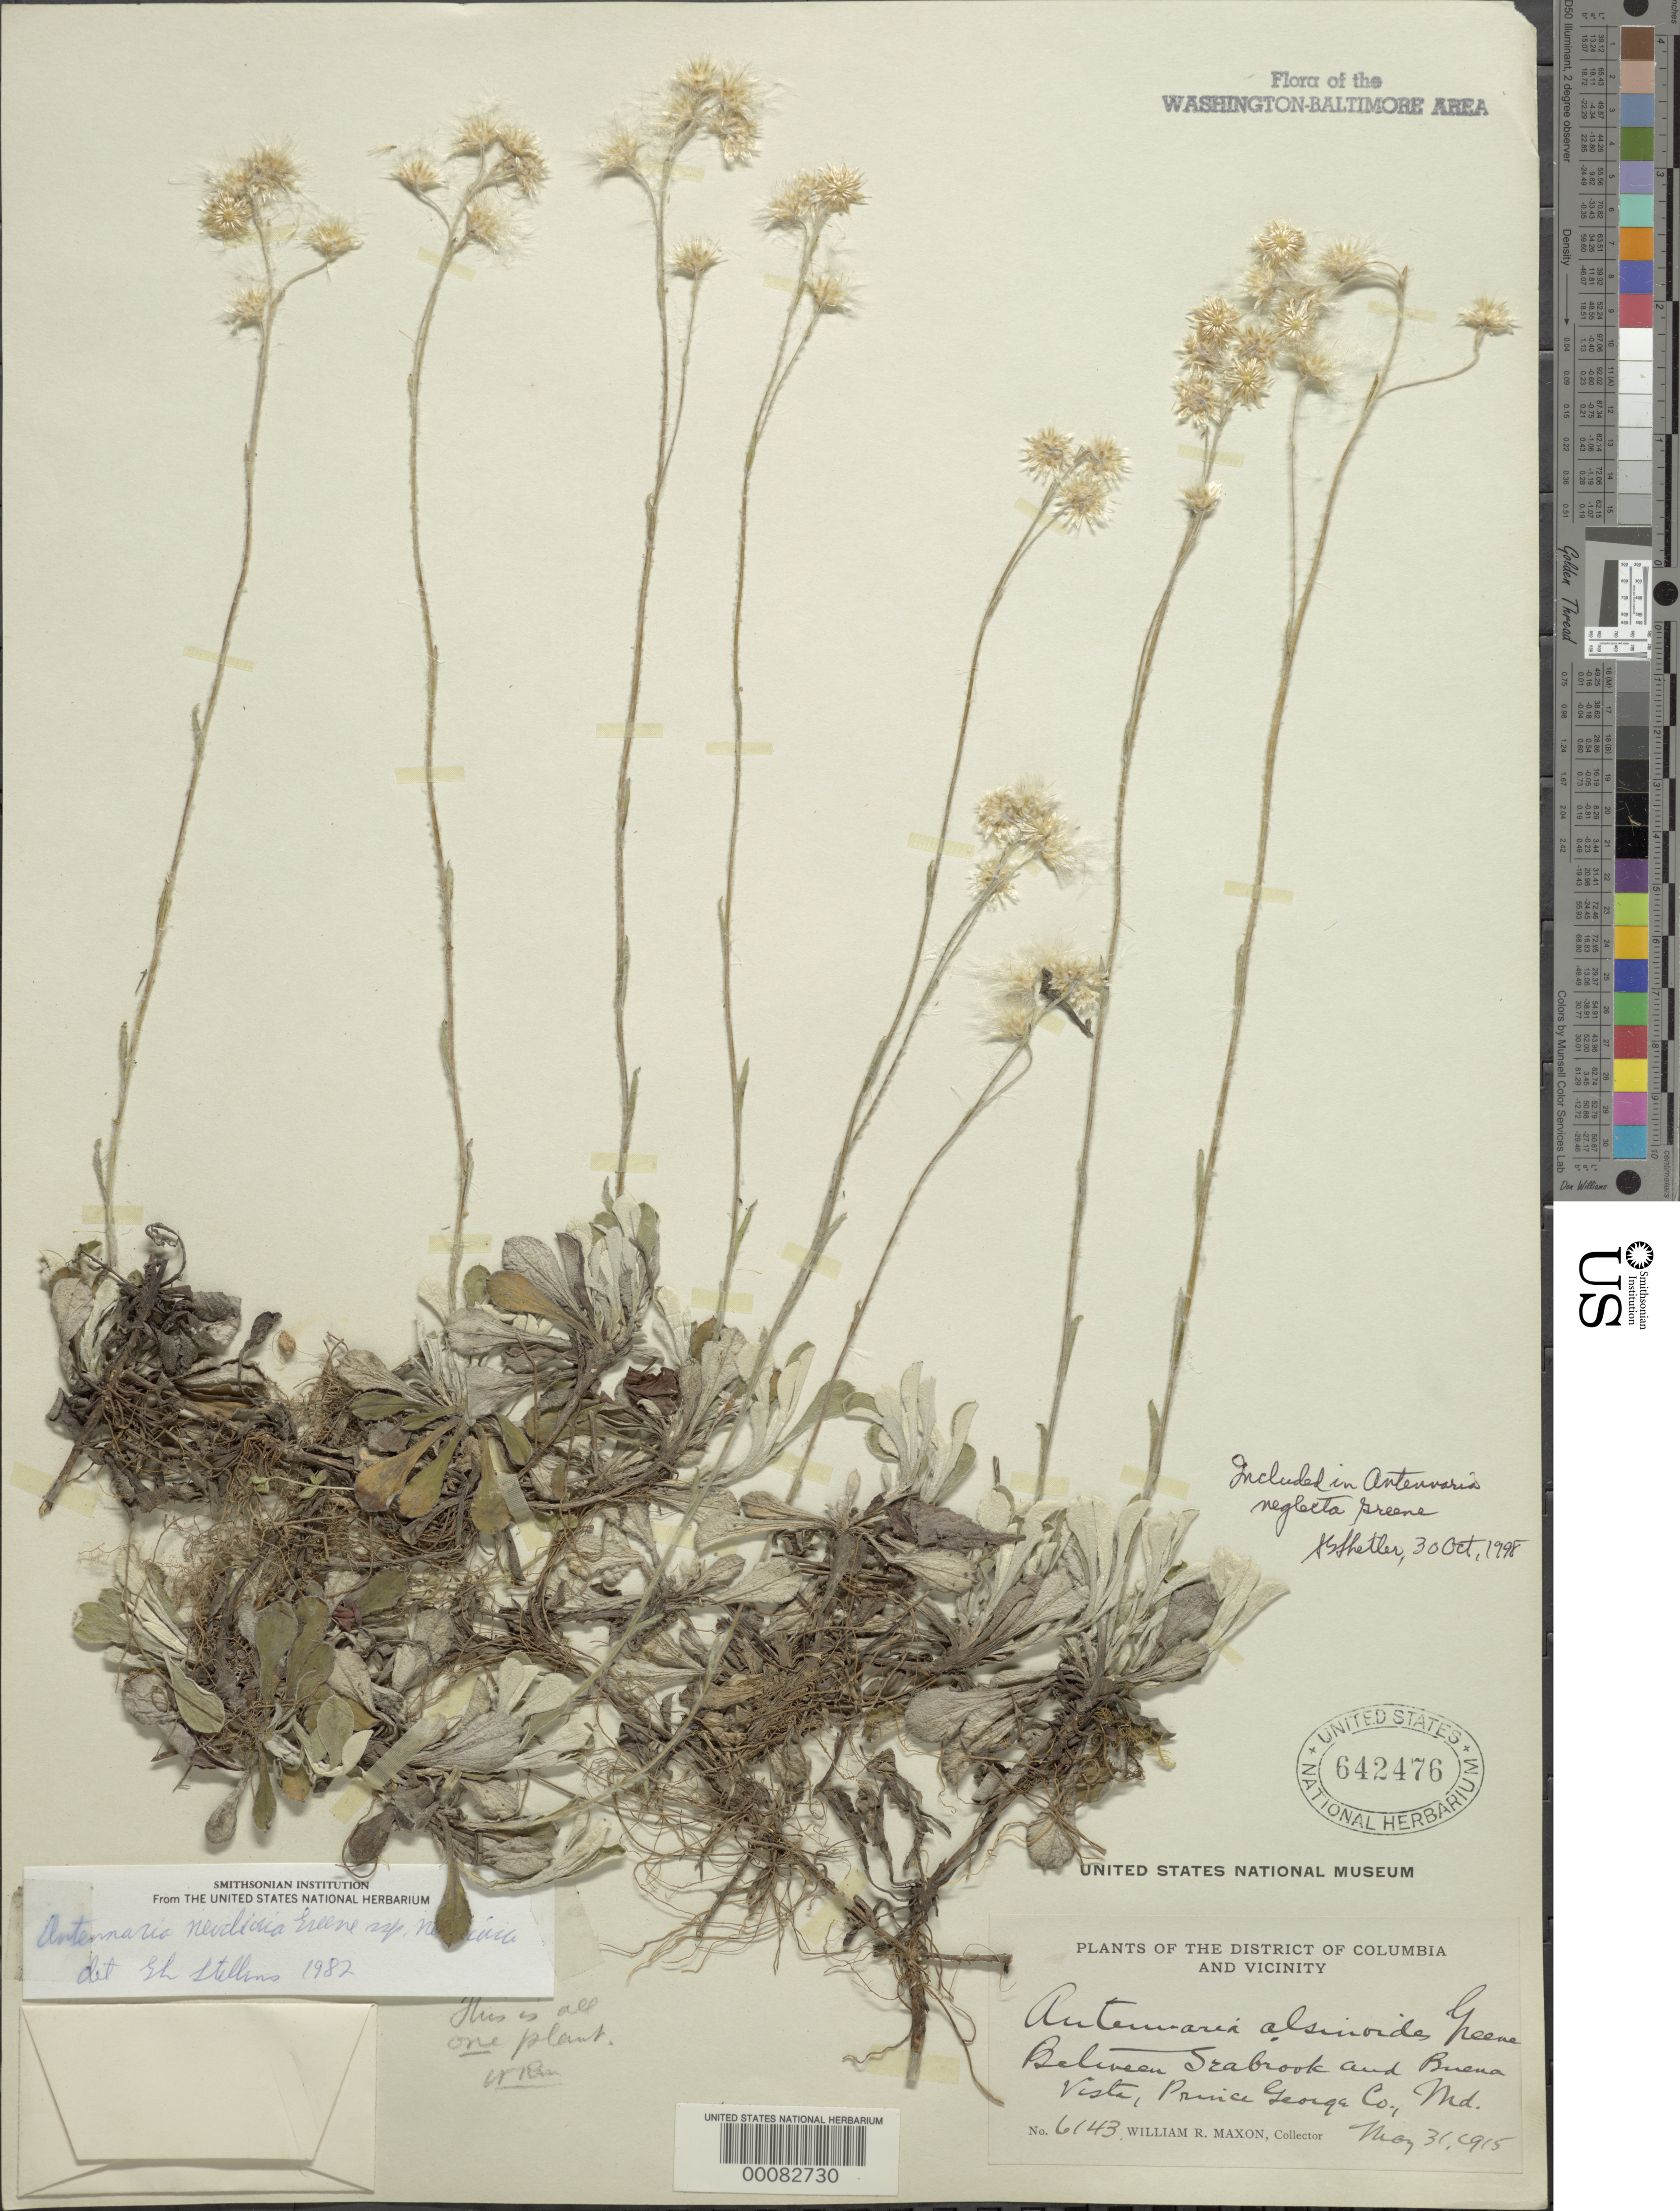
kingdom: Plantae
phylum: Tracheophyta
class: Magnoliopsida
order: Asterales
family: Asteraceae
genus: Antennaria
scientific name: Antennaria neglecta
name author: Greene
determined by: Shetler, Stanwyn G., (US), NMNH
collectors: W. R. Maxon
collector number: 6143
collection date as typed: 31 May 1915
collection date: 1915-05-31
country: United States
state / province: Maryland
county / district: Prince George's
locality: between Seabrook and Buena Vista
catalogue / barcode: US 642476